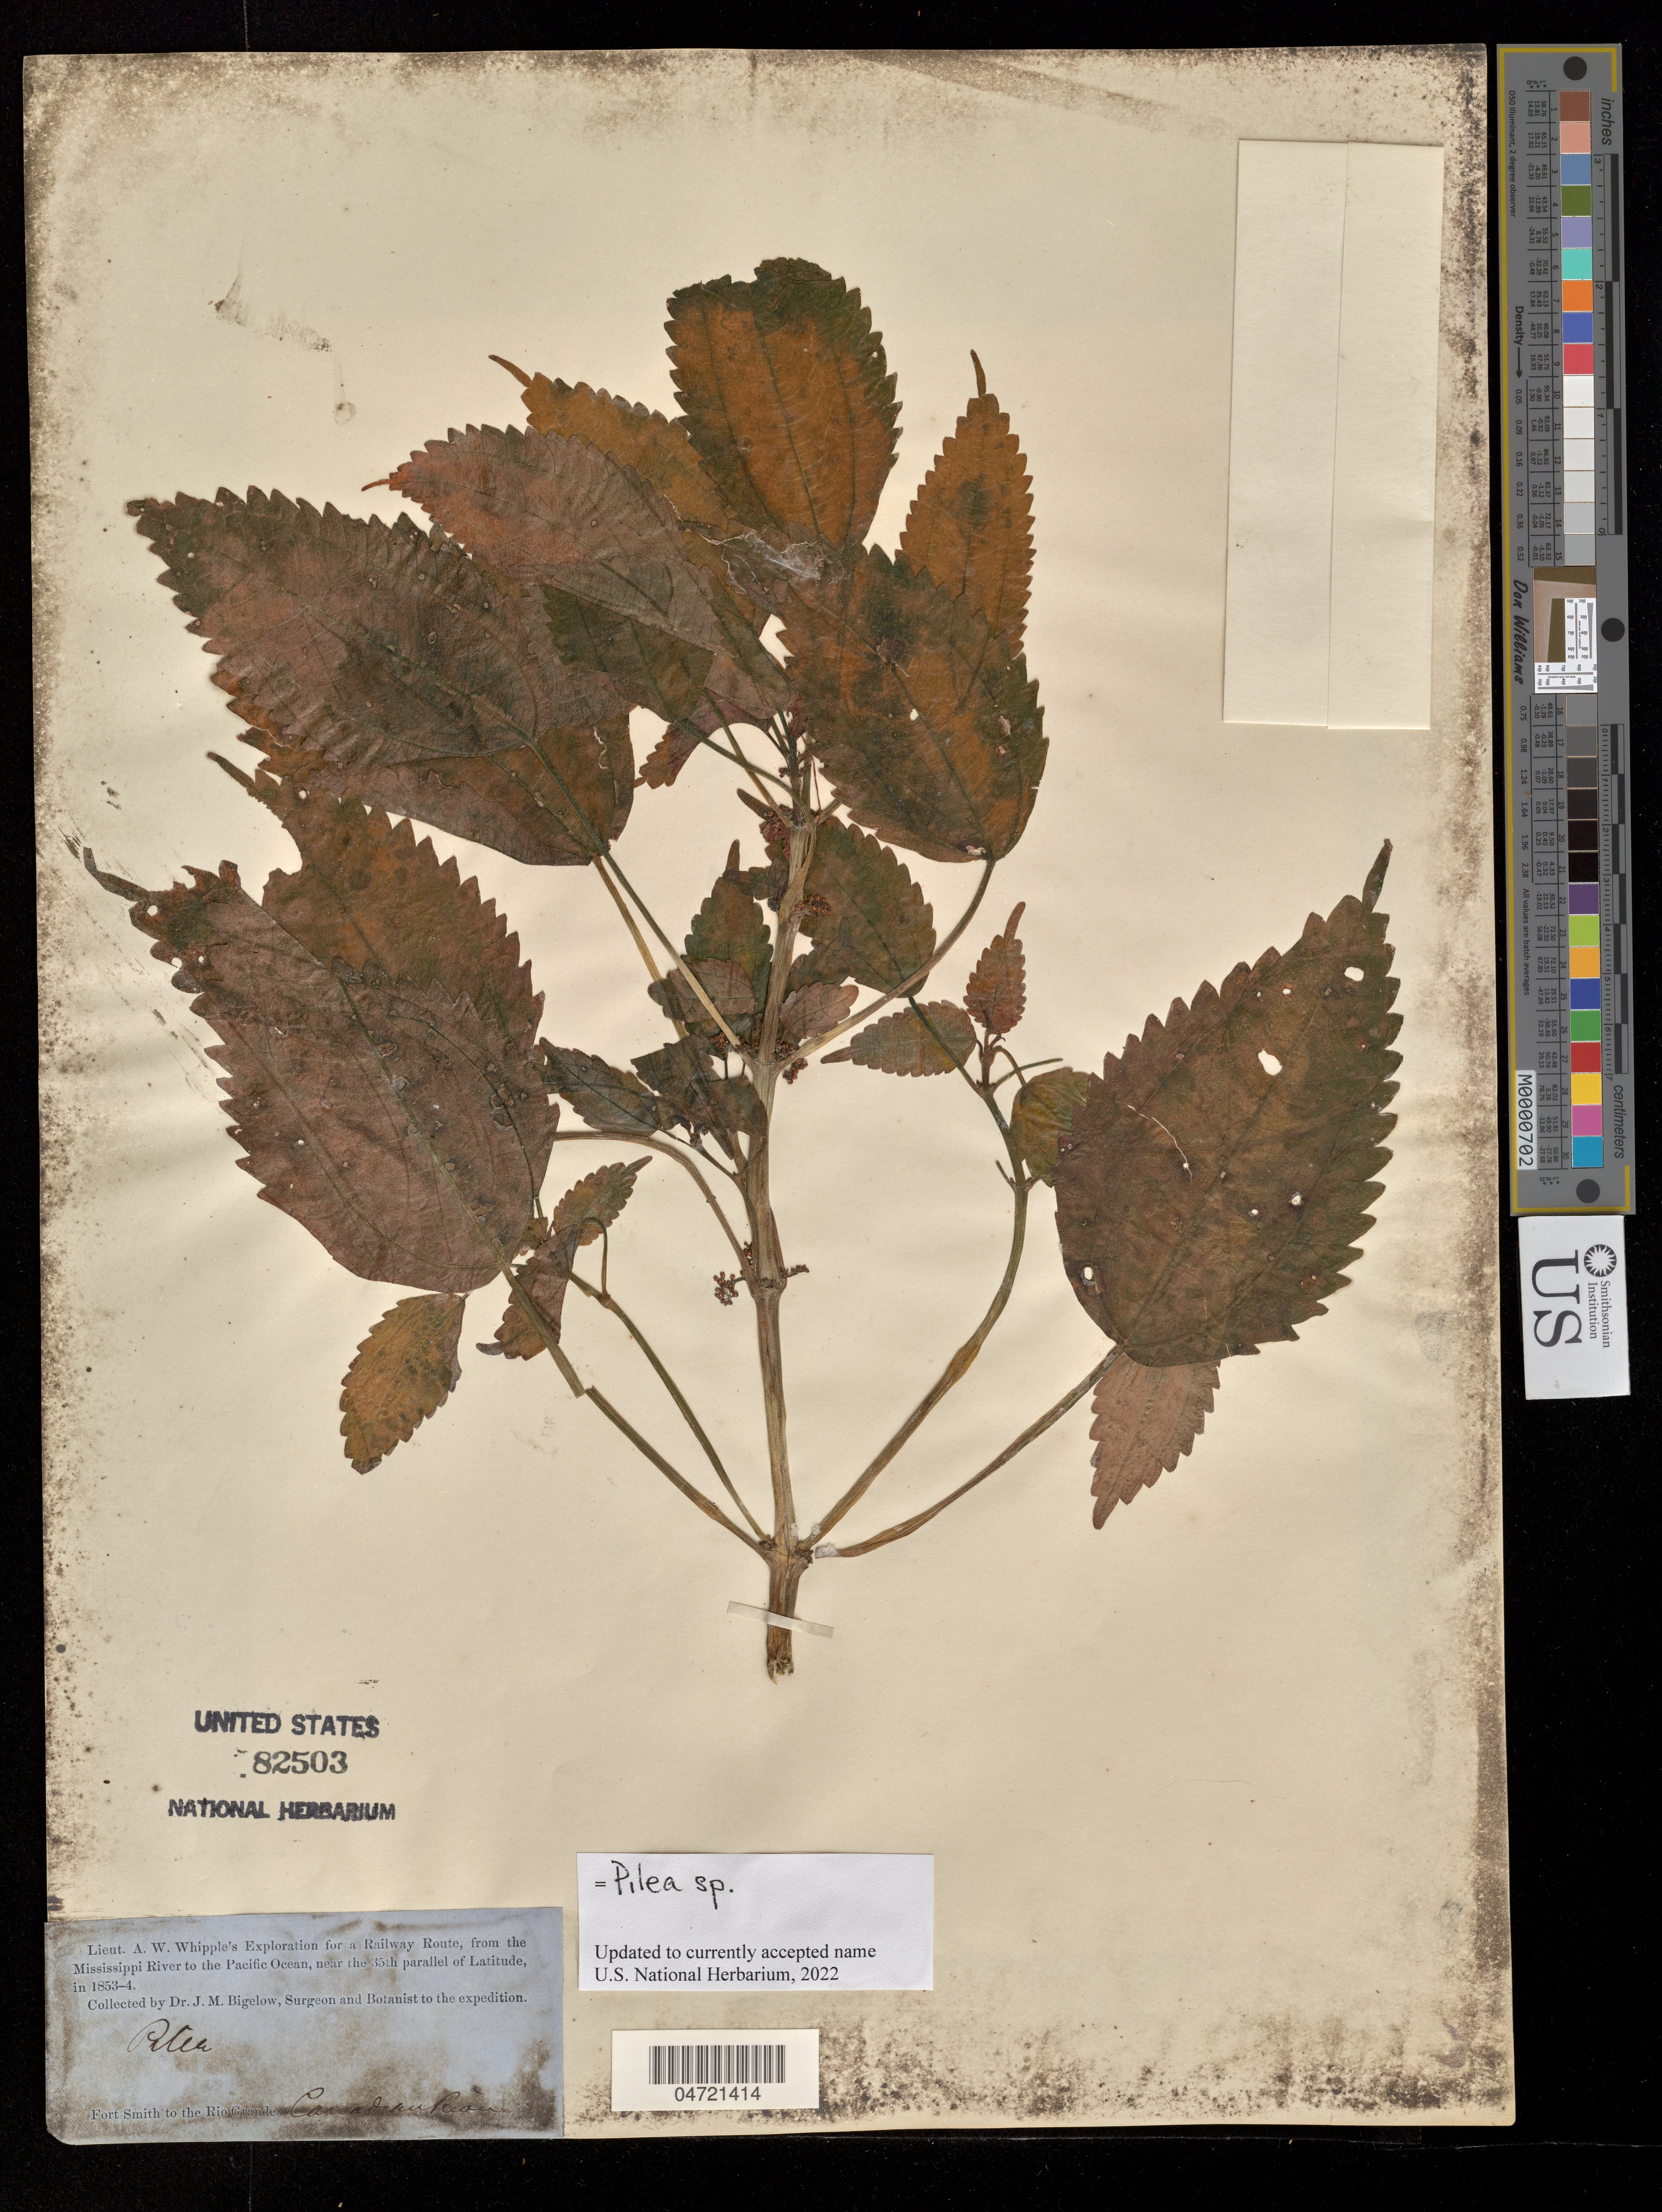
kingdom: Plantae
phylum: Tracheophyta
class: Magnoliopsida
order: Rosales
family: Urticaceae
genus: Pilea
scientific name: Pilea sp.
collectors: J. M. Bigelow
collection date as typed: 1853 to -- -- 1854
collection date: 1853/1854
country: United States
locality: Fort Smith to the Rio Grande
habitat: Canadian River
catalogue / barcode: US 82503